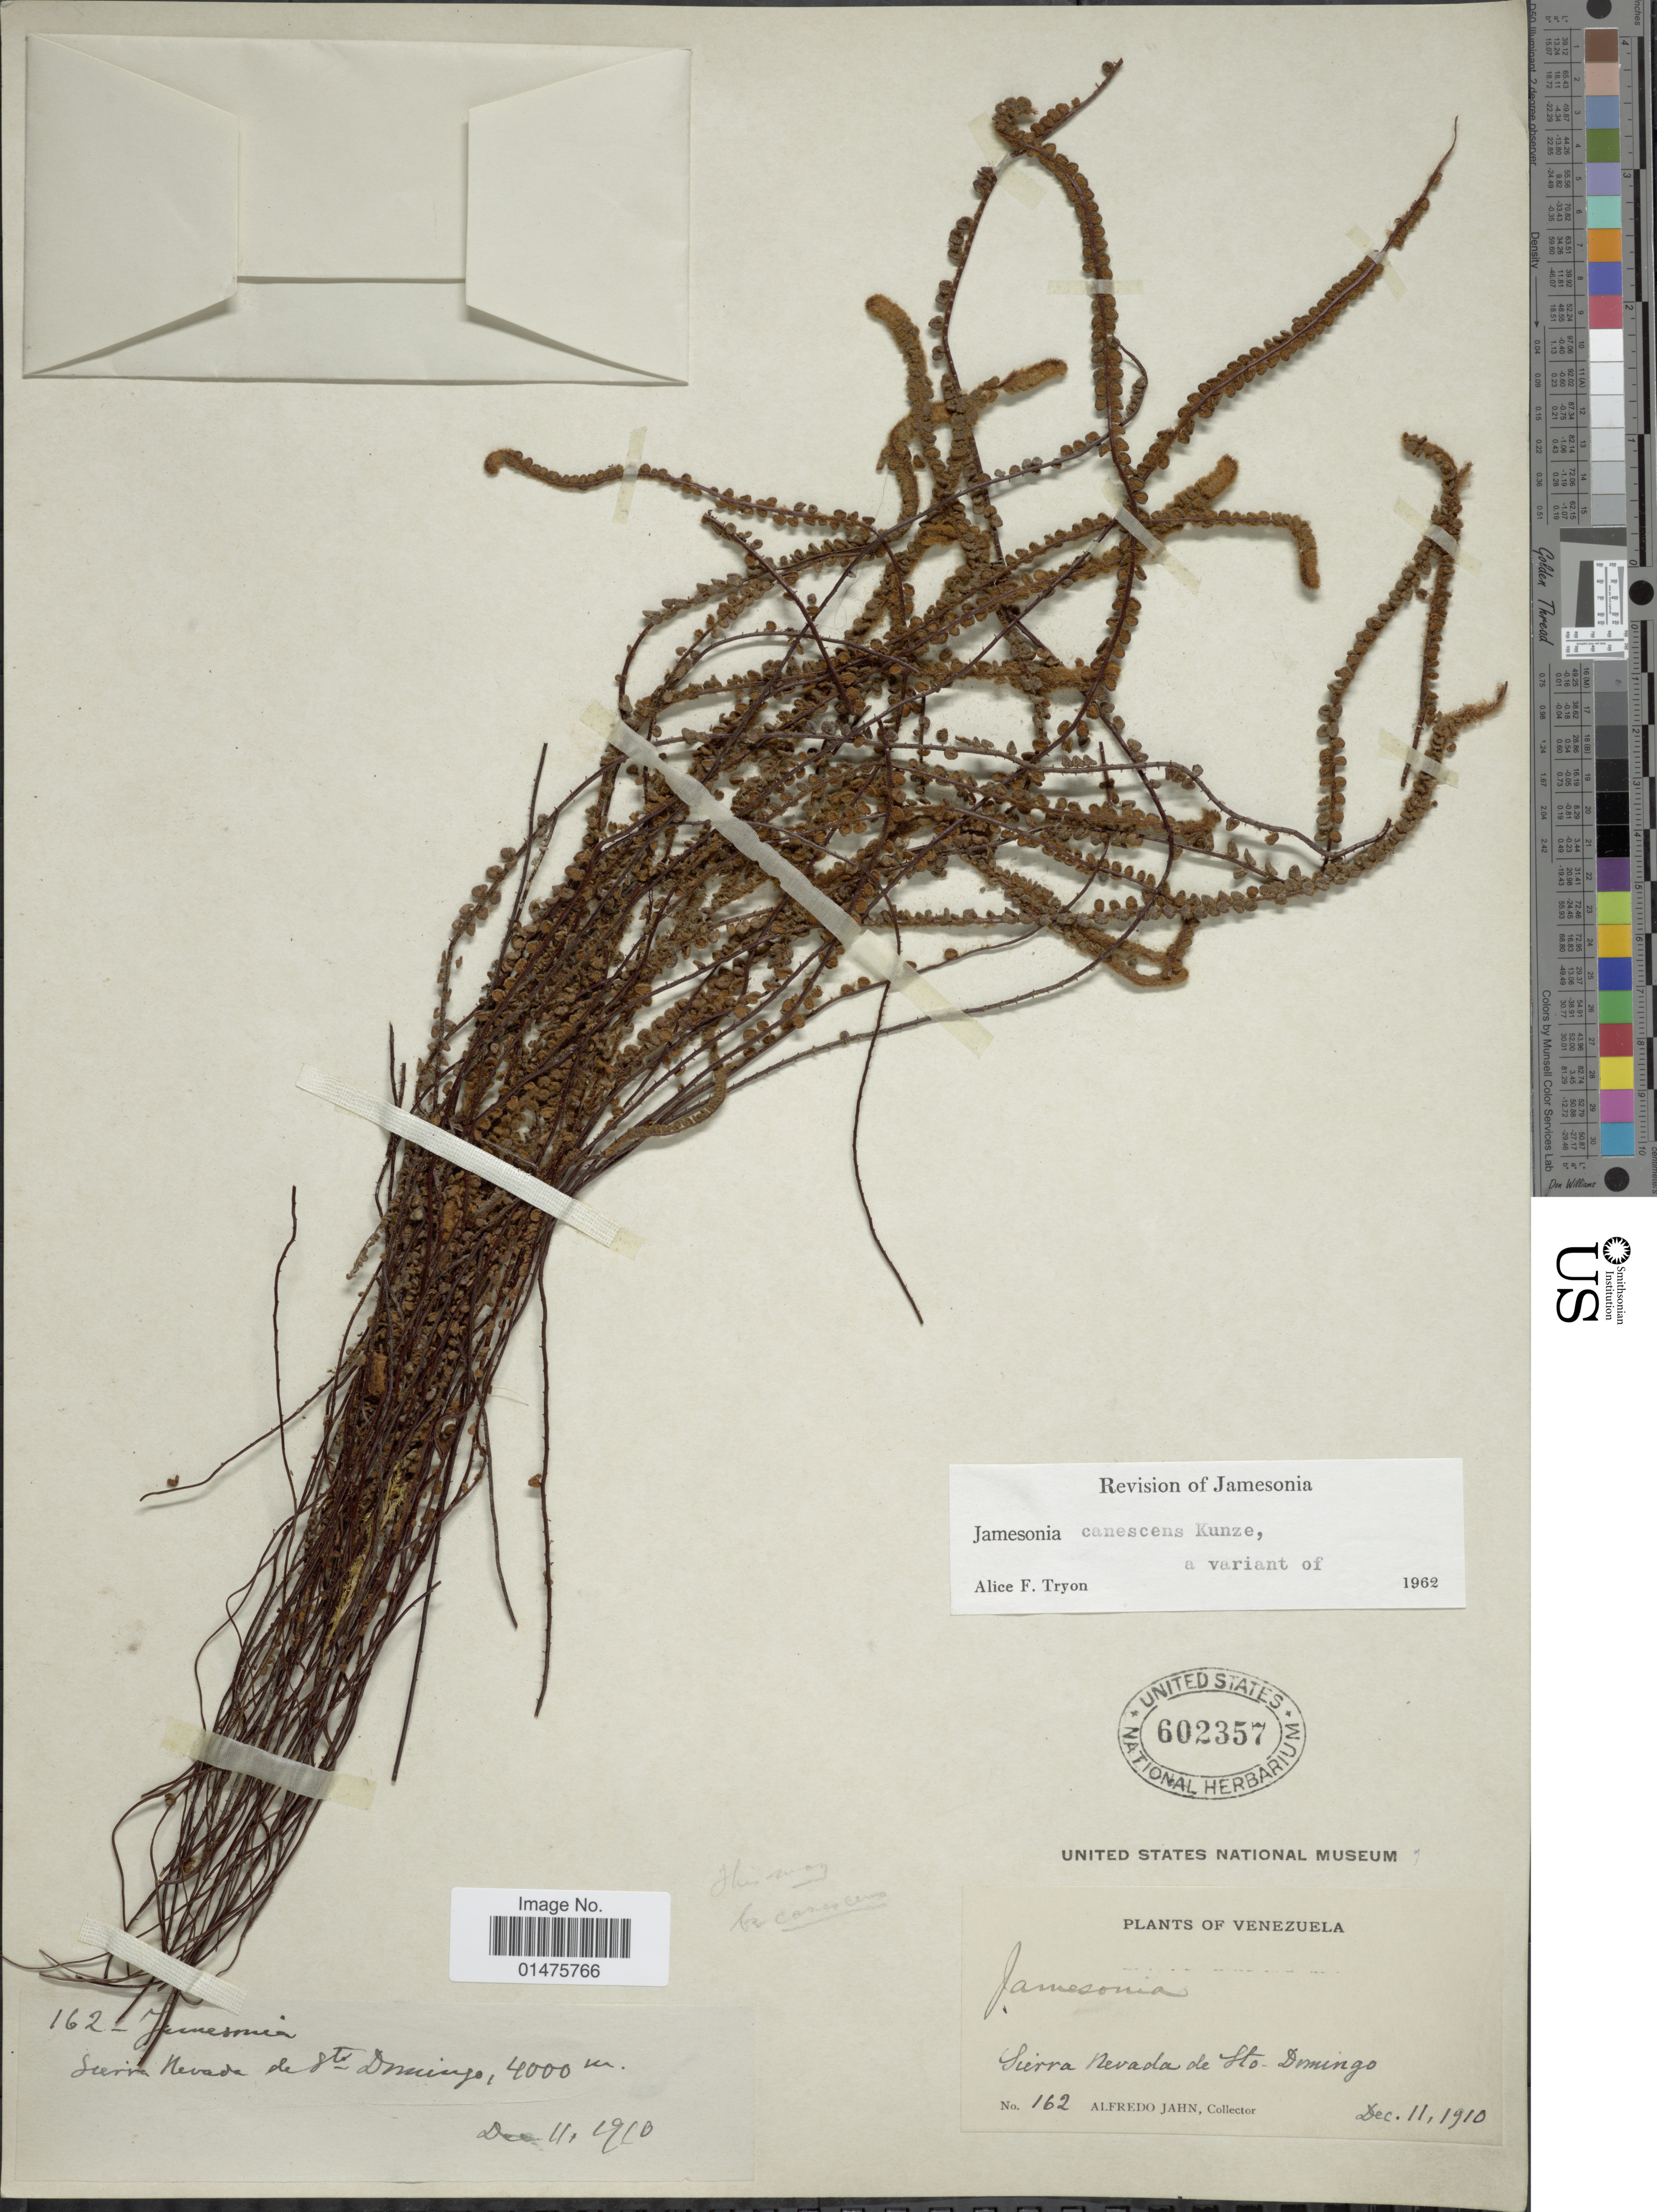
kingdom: Plantae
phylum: Tracheophyta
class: Polypodiopsida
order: Polypodiales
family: Pteridaceae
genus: Jamesonia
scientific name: Jamesonia canescens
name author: Kunze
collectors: A. Jahn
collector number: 162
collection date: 1910-12-11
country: Venezuela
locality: Sierra Nevada de Sto Domingo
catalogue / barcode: US 602357